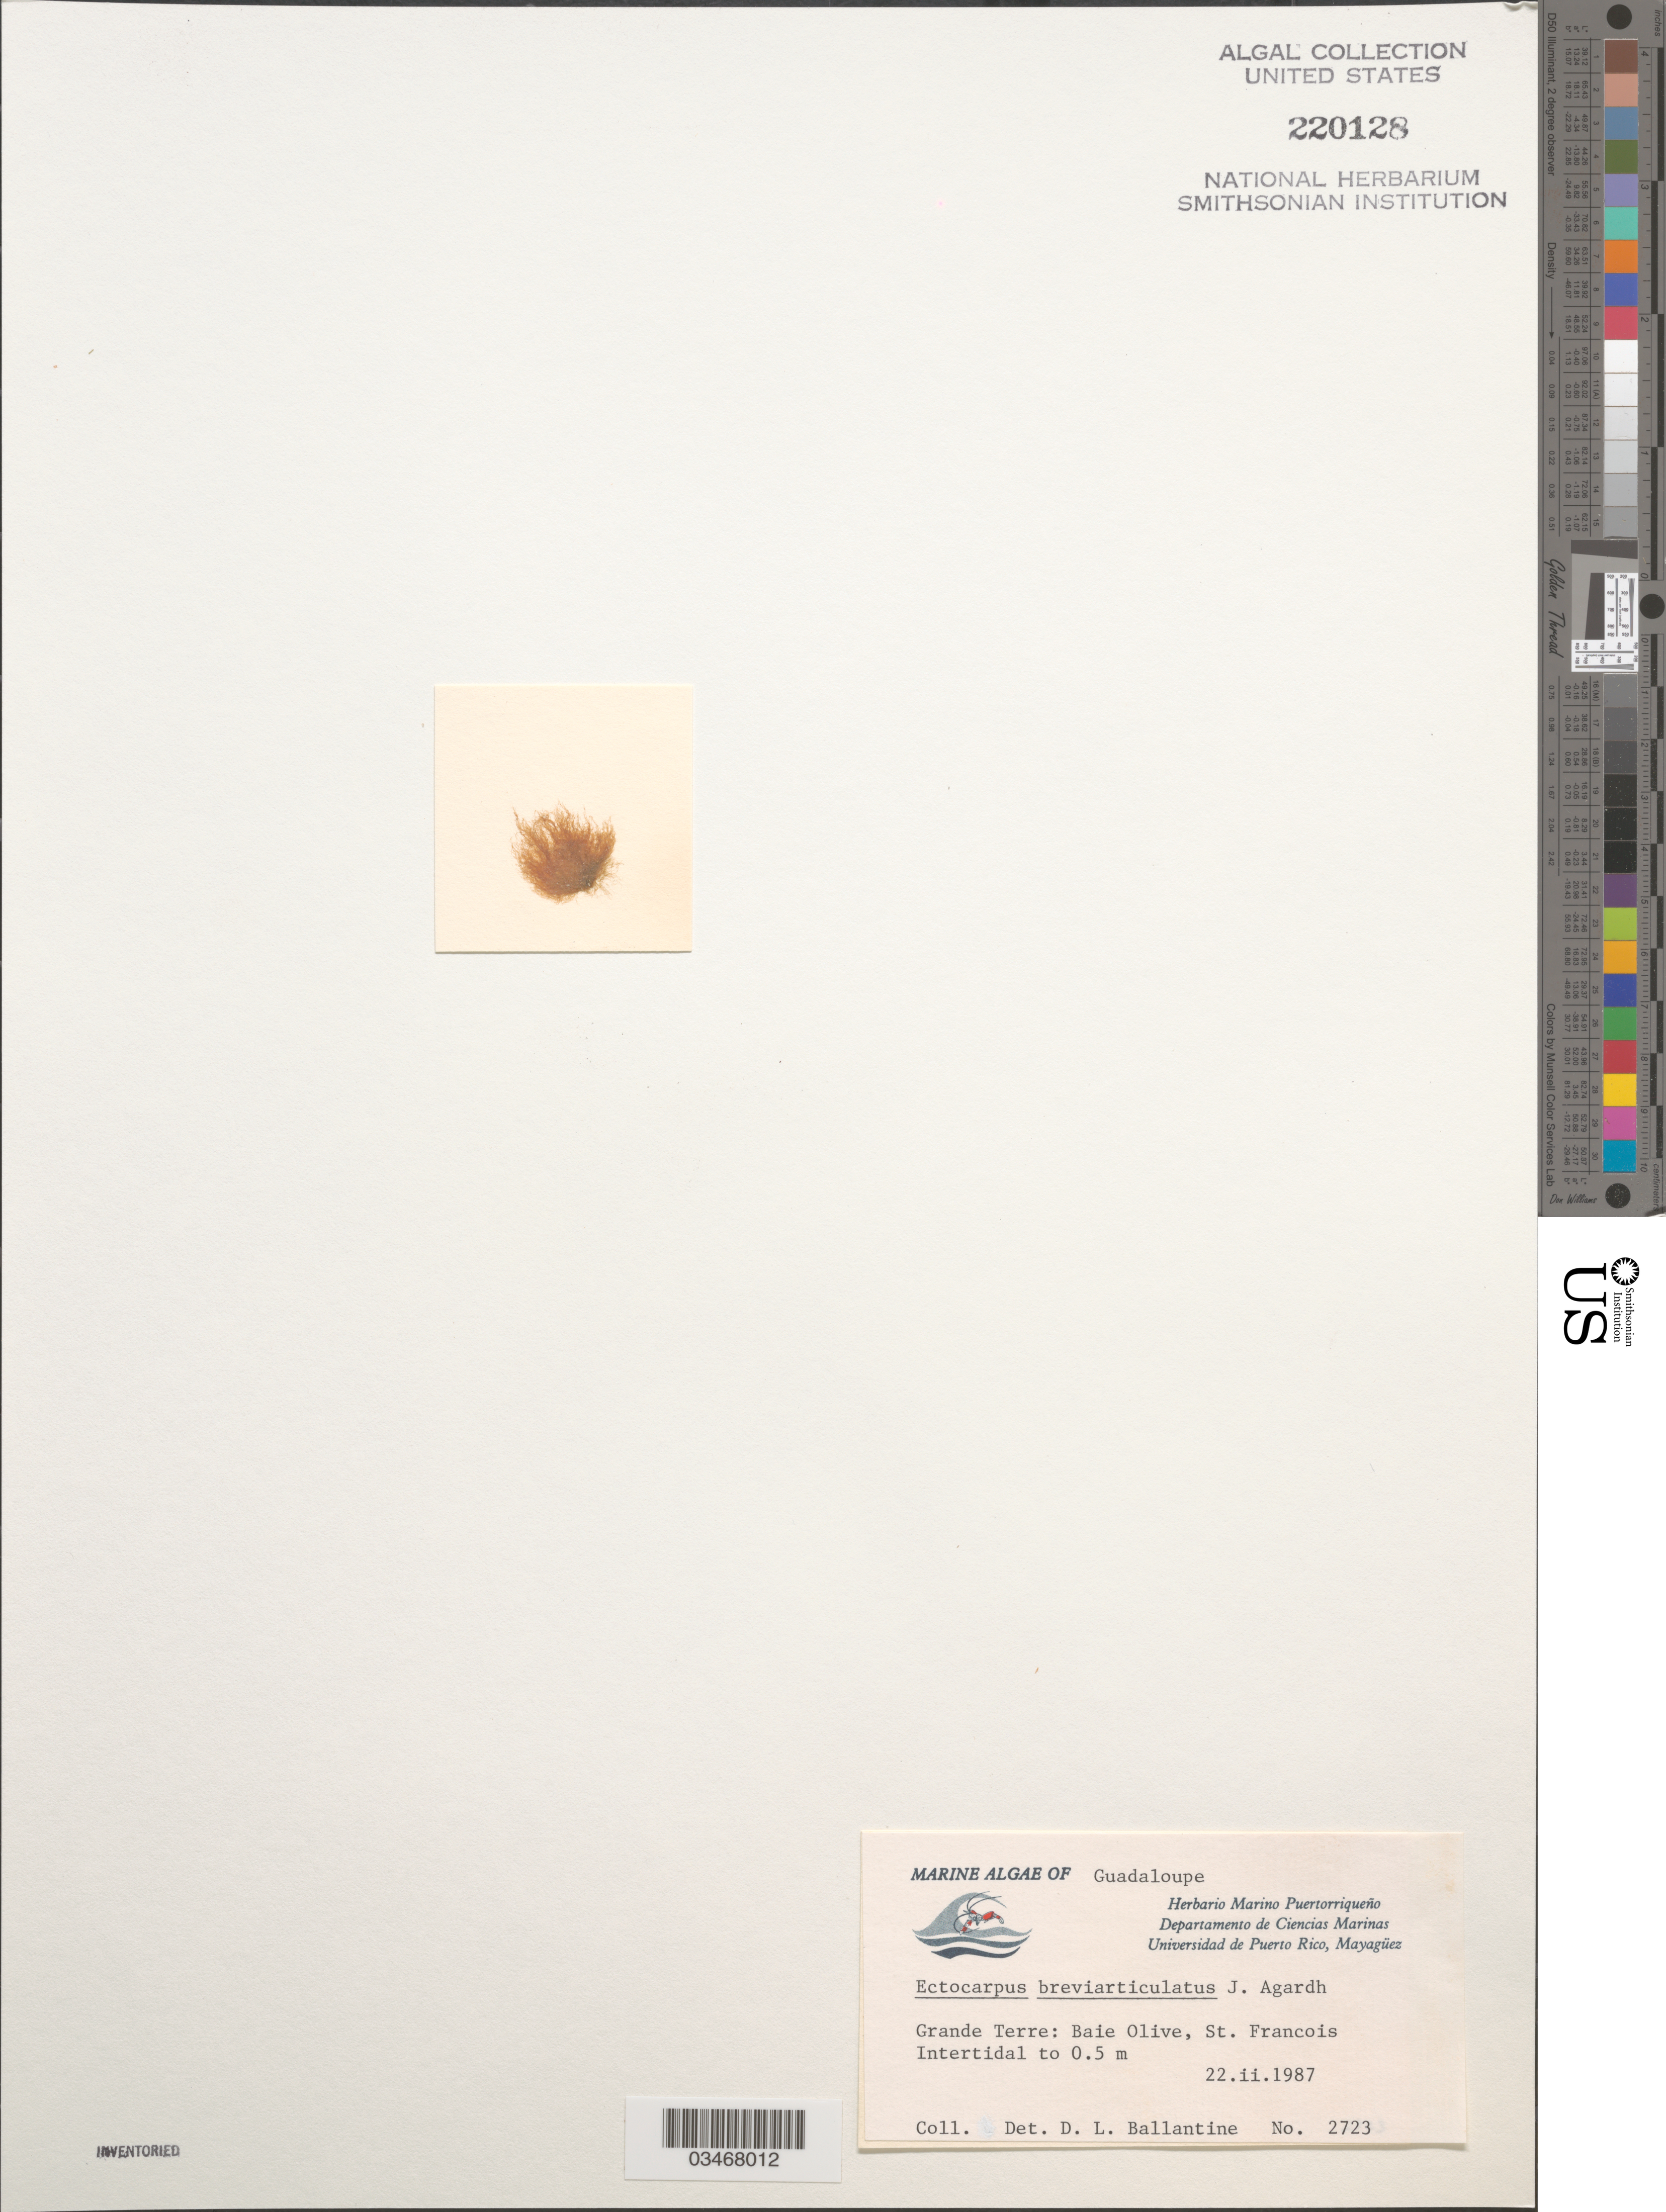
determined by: Ballantine, D. L.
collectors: D.L. Ballantine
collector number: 2726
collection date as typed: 22 Feb 1987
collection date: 1987-02-22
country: Guadeloupe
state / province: Grande-Terre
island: Grande Terre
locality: Baie Olive, St. Francois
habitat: Intertidal.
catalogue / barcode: US 220128